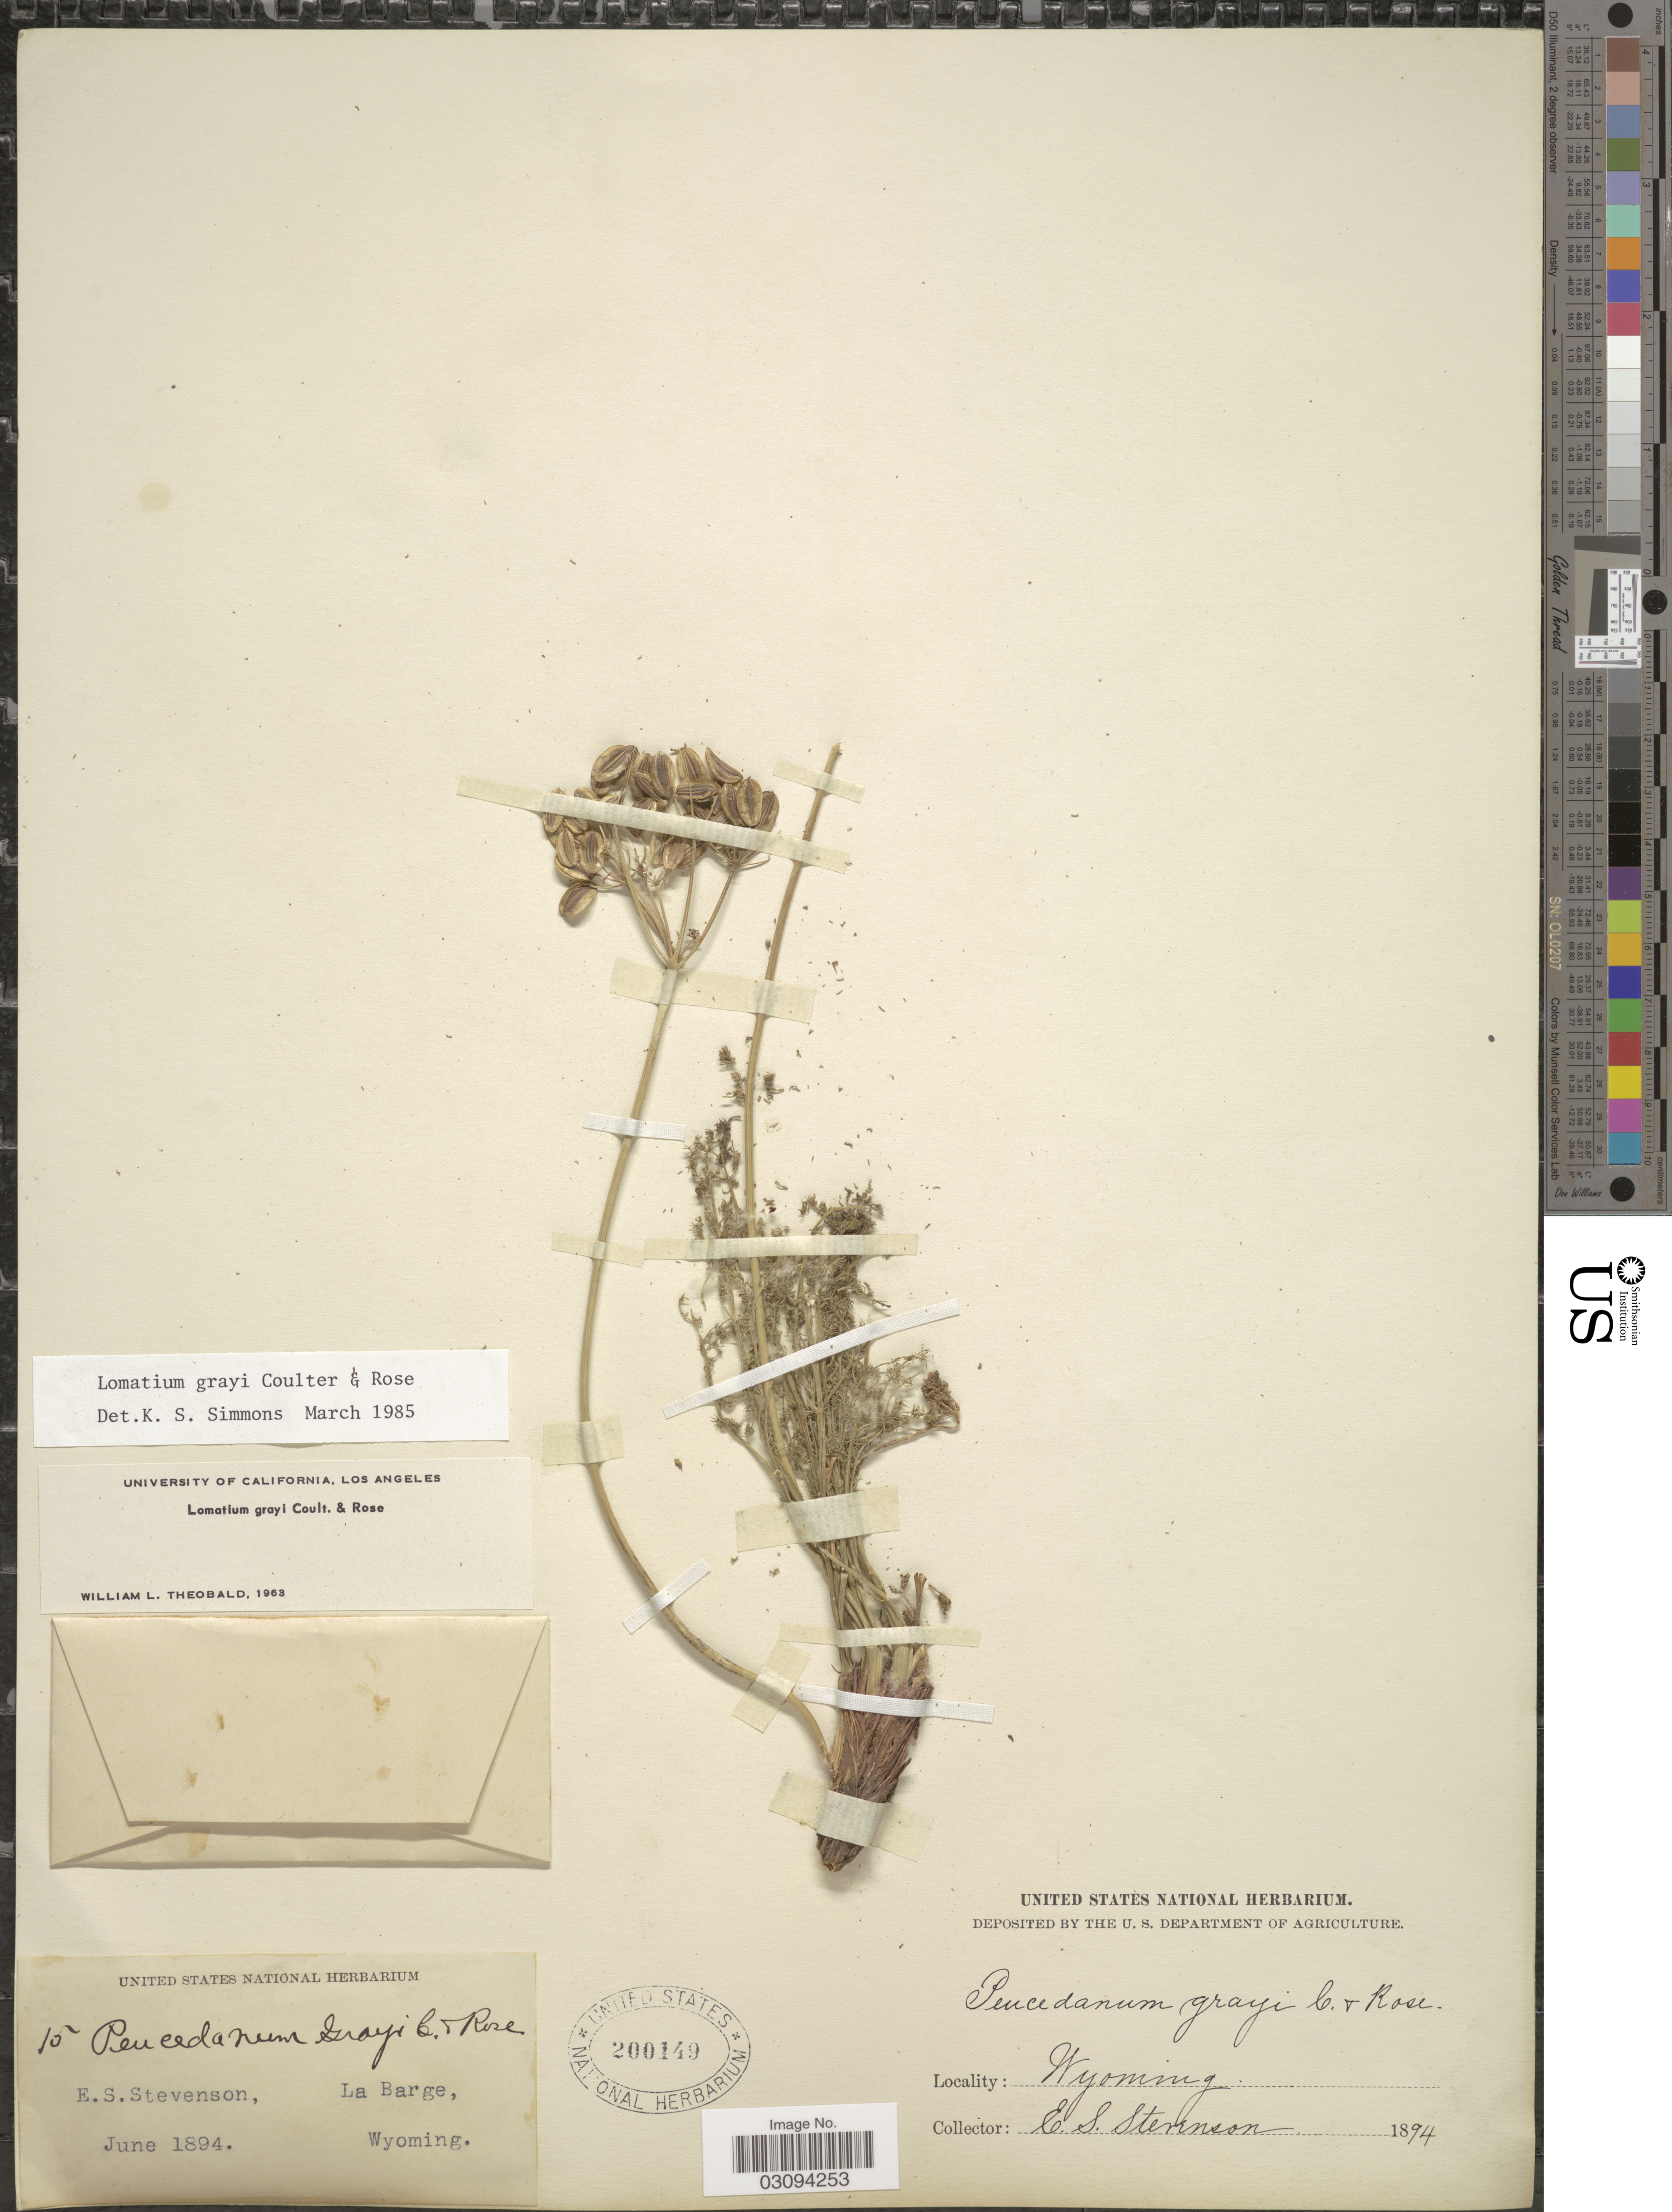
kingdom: Plantae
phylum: Tracheophyta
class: Magnoliopsida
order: Apiales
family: Apiaceae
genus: Lomatium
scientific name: Lomatium grayi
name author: (J.M. Coult. & Rose) J.M. Coult. & Rose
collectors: E. Stevenson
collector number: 15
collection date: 1894-06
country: United States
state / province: Wyoming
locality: La Barge.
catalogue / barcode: US 200149